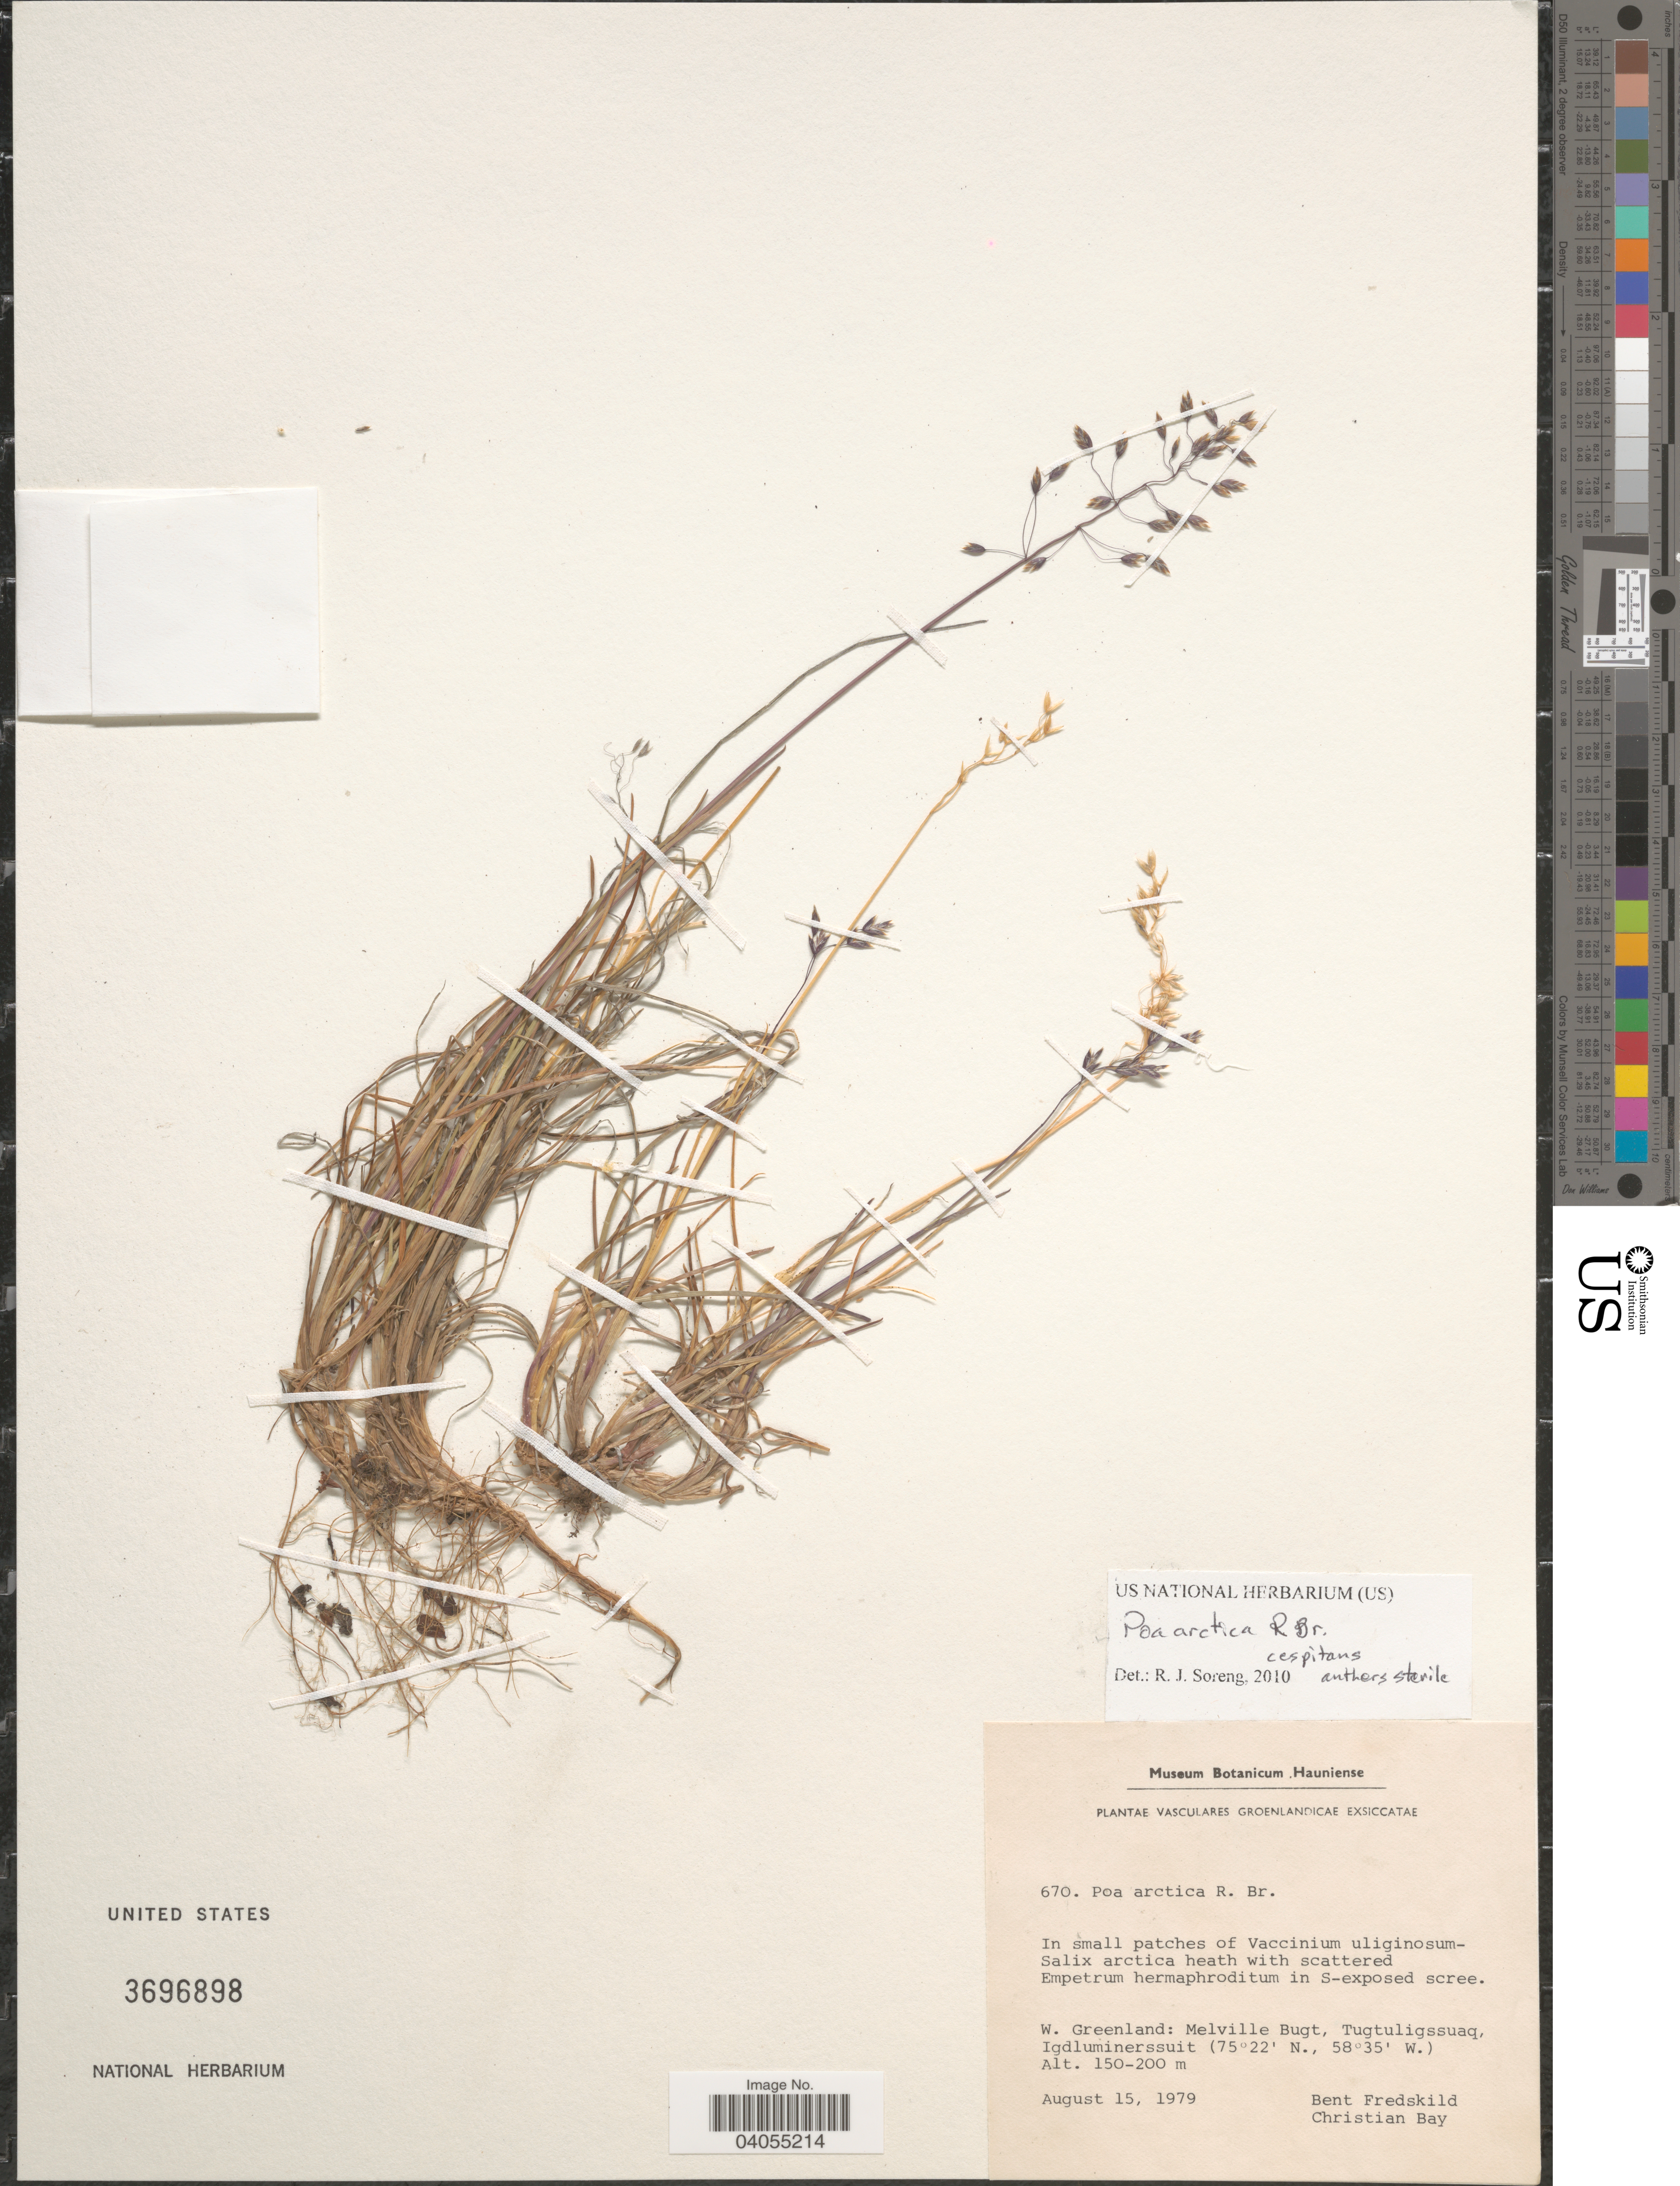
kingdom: Plantae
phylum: Tracheophyta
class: Liliopsida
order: Poales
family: Poaceae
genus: Poa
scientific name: Poa arctica subsp. caespitans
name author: Simmons ex Nannf.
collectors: B. Fredskild & C. Bay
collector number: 670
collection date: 1979-08-15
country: Greenland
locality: Groenlandicae. W. Greenland: Melville Bugt, Tugtuligssuaq, Igdluminerssuit.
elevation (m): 150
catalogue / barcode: US 3696898